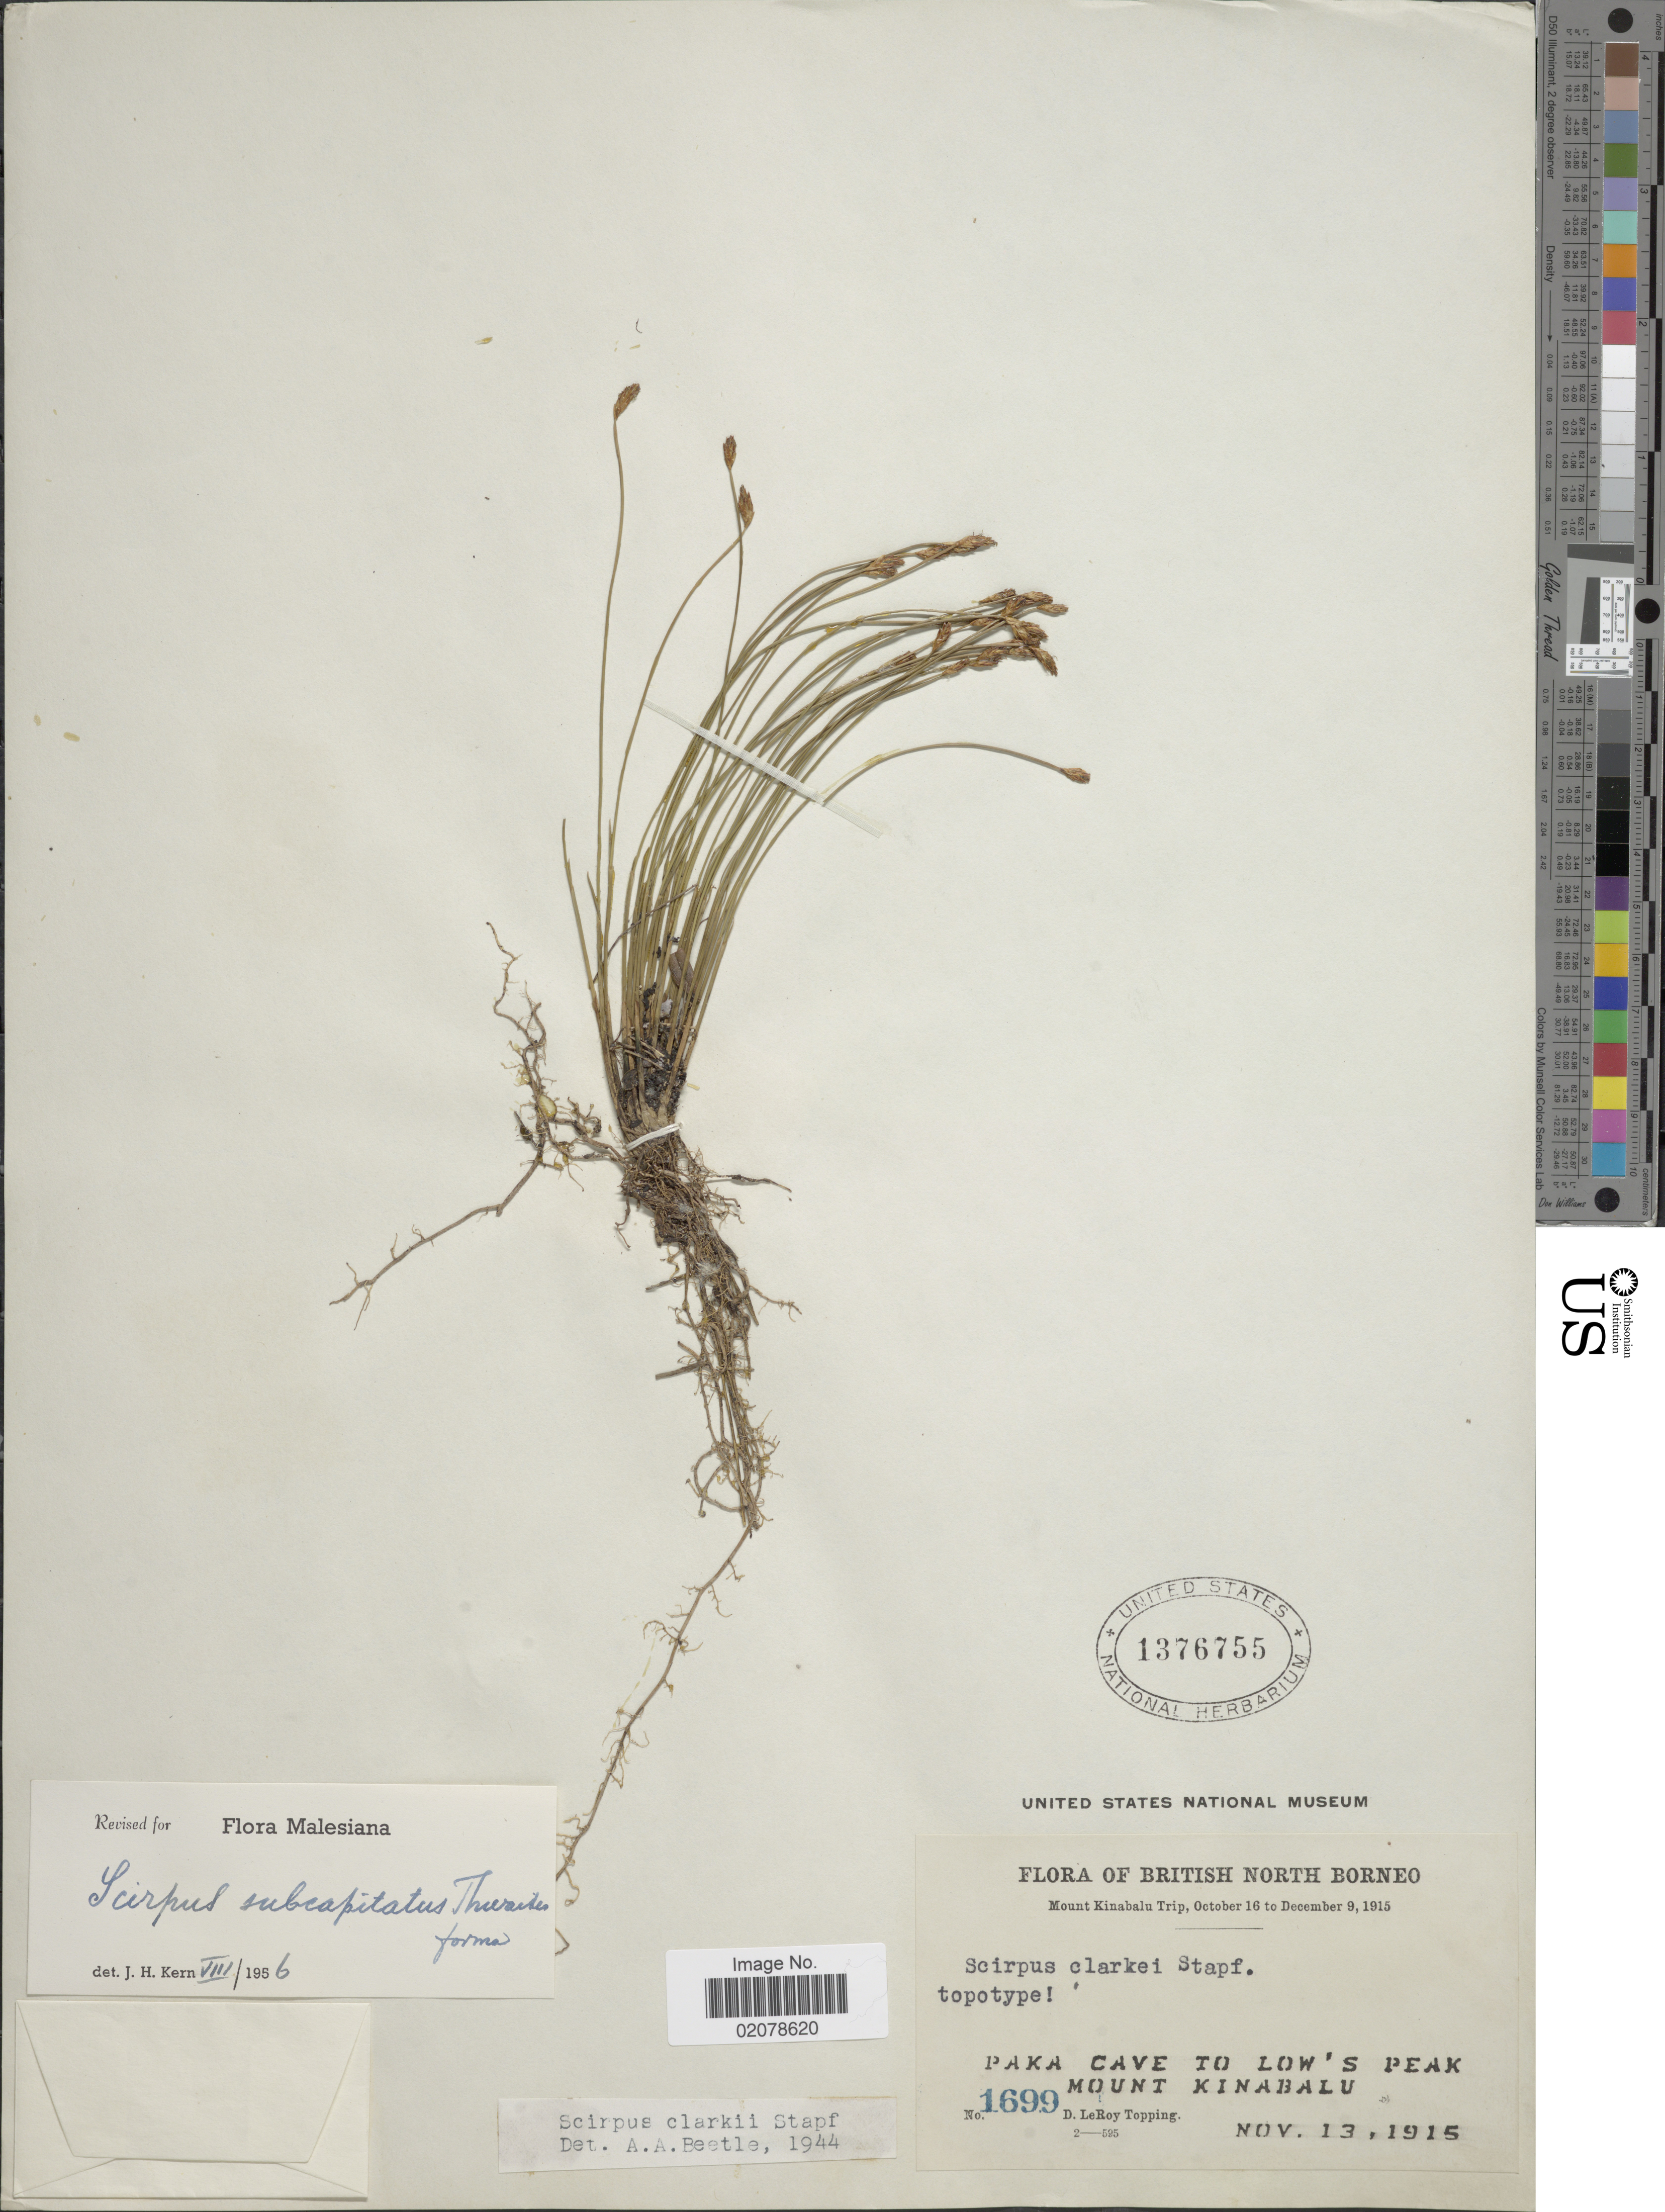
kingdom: Plantae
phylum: Tracheophyta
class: Liliopsida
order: Poales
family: Cyperaceae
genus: Trichophorum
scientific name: Trichophorum subcapitatum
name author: (Thwaites & Hook.) D.A. Simpson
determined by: Strong, Mark T., (BOT), Smithsonian Institution - National Museum of Natural History (UNITED STATES)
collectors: D. L. Topping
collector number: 1699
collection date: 1915-11-13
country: Malaysia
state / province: Sabah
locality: British North Borneo. Paka Cave to Low's Peak Mount Kinabalu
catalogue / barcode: US 1376755